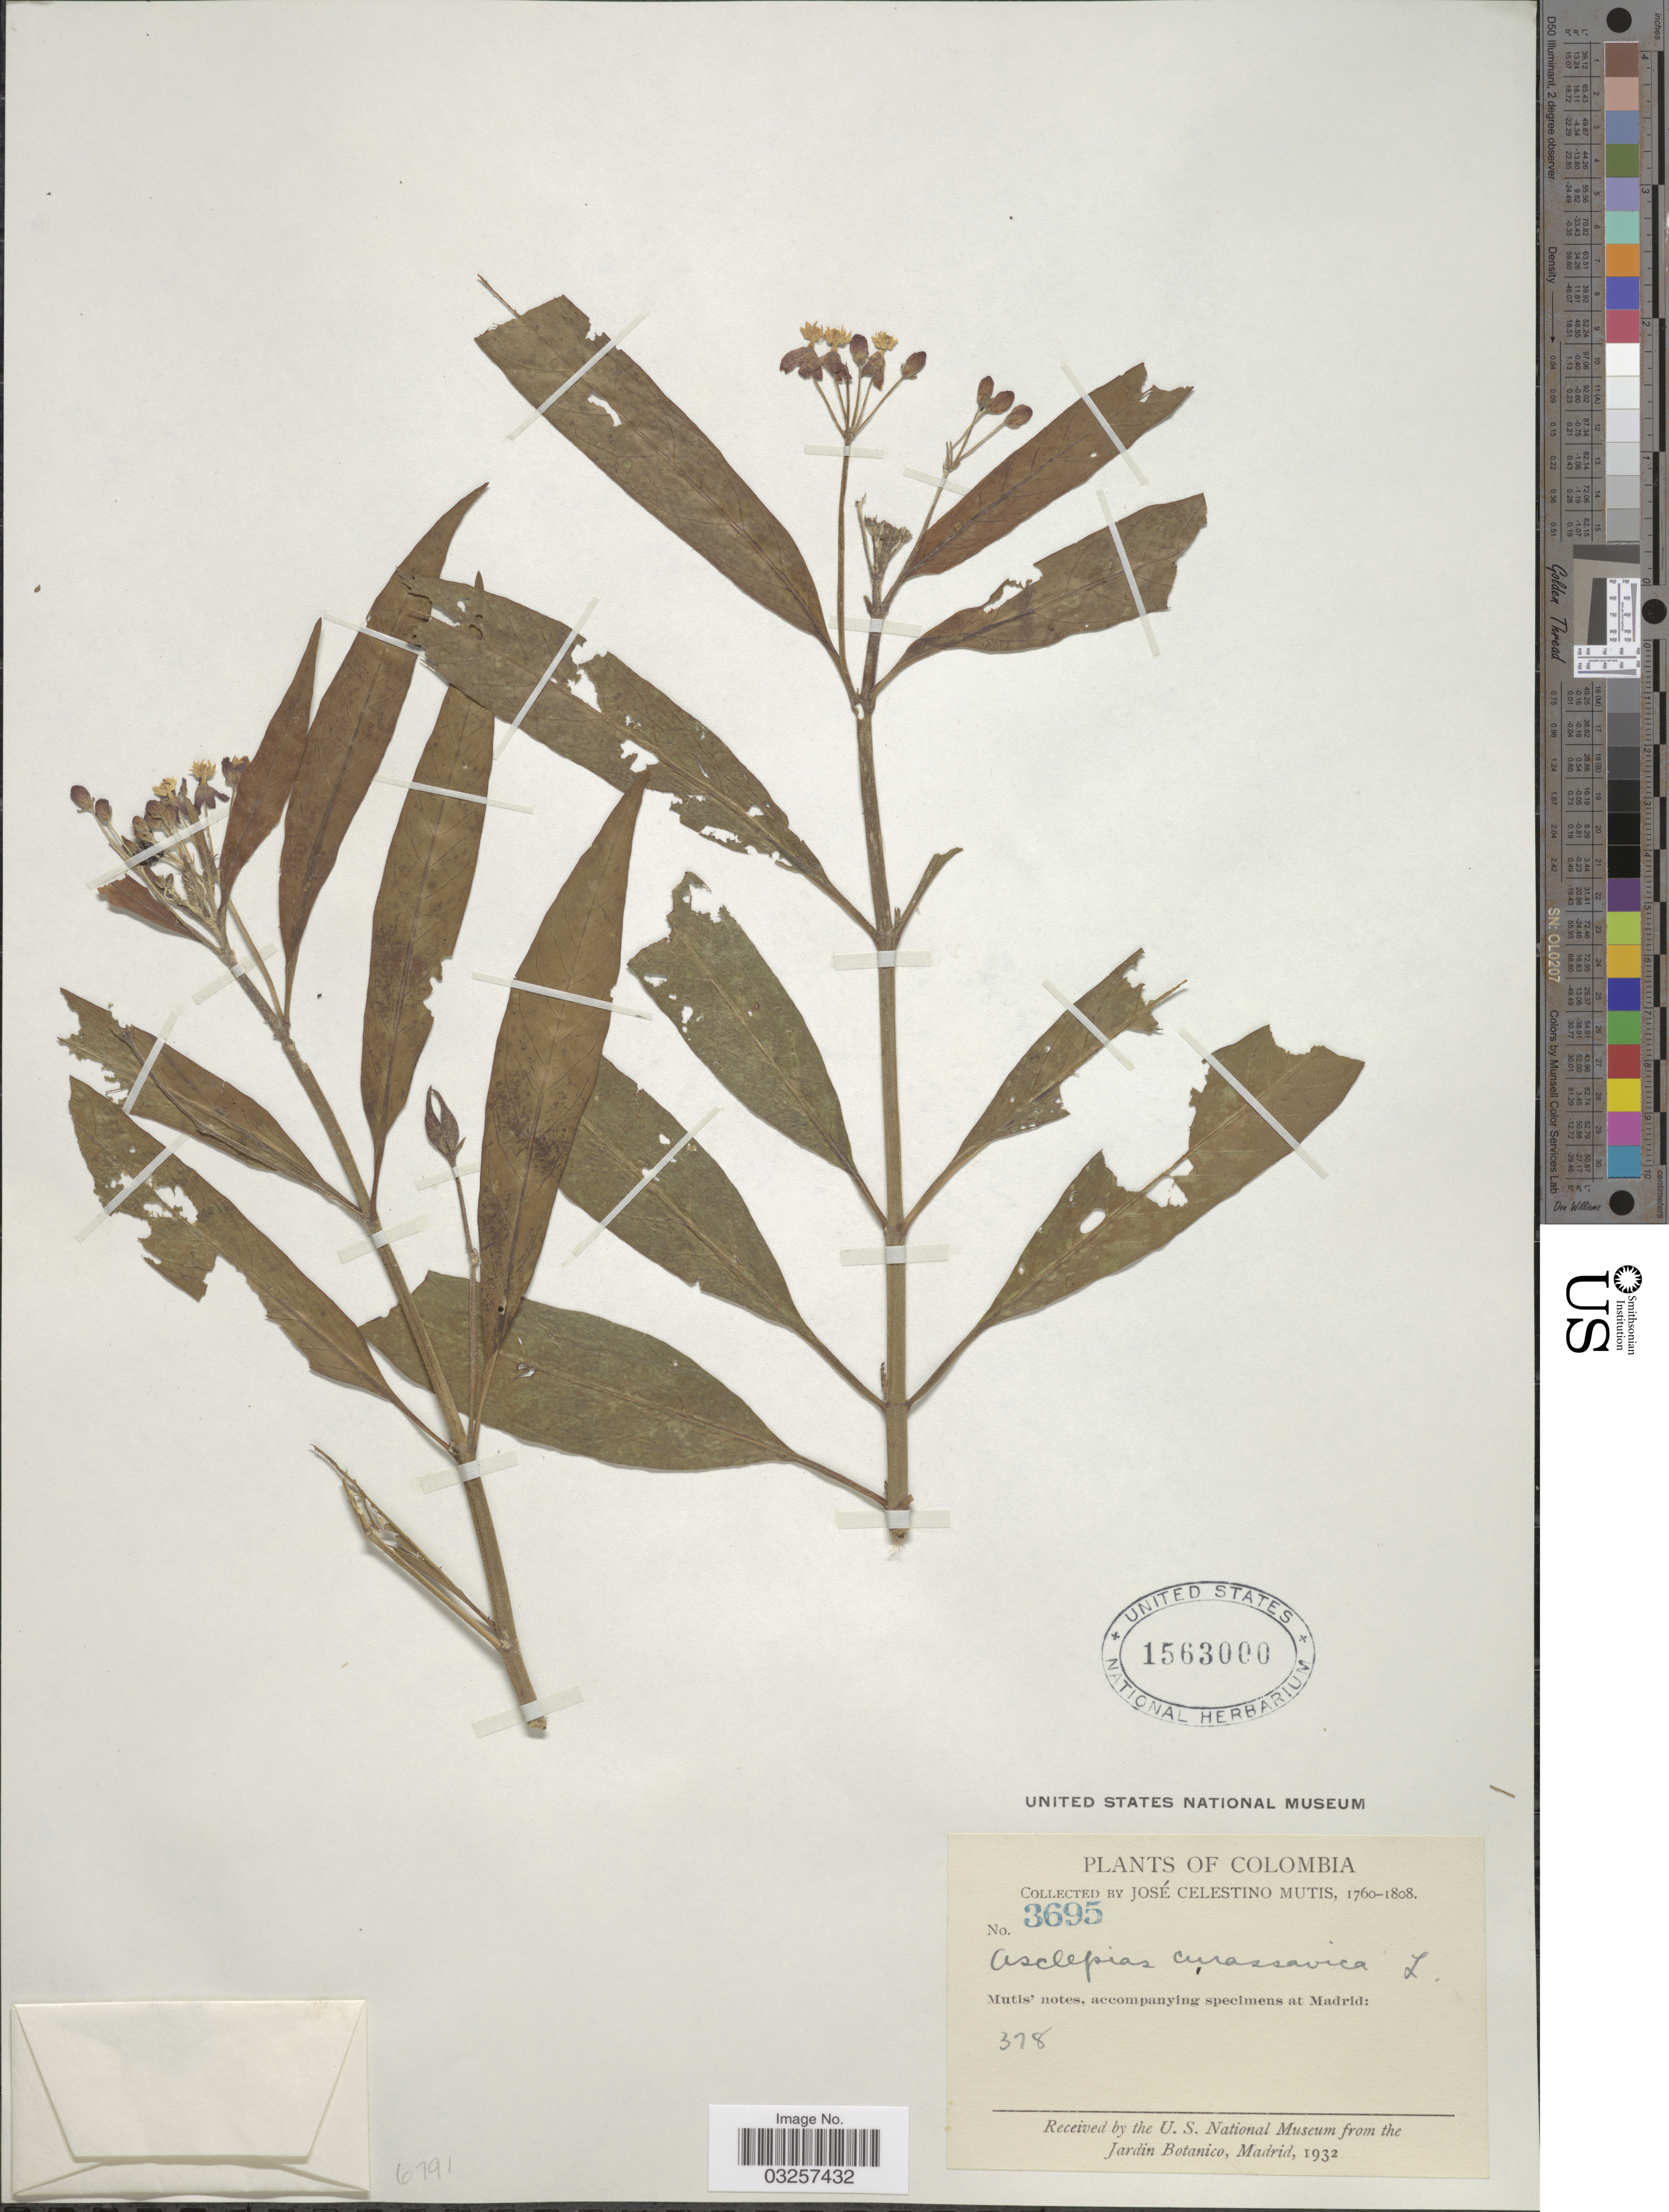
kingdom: Plantae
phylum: Tracheophyta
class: Magnoliopsida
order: Gentianales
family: Apocynaceae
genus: Asclepias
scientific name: Asclepias curassavica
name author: L.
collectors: J. C. B. Mutis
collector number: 3695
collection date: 1760/1808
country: Colombia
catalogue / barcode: US 1563000